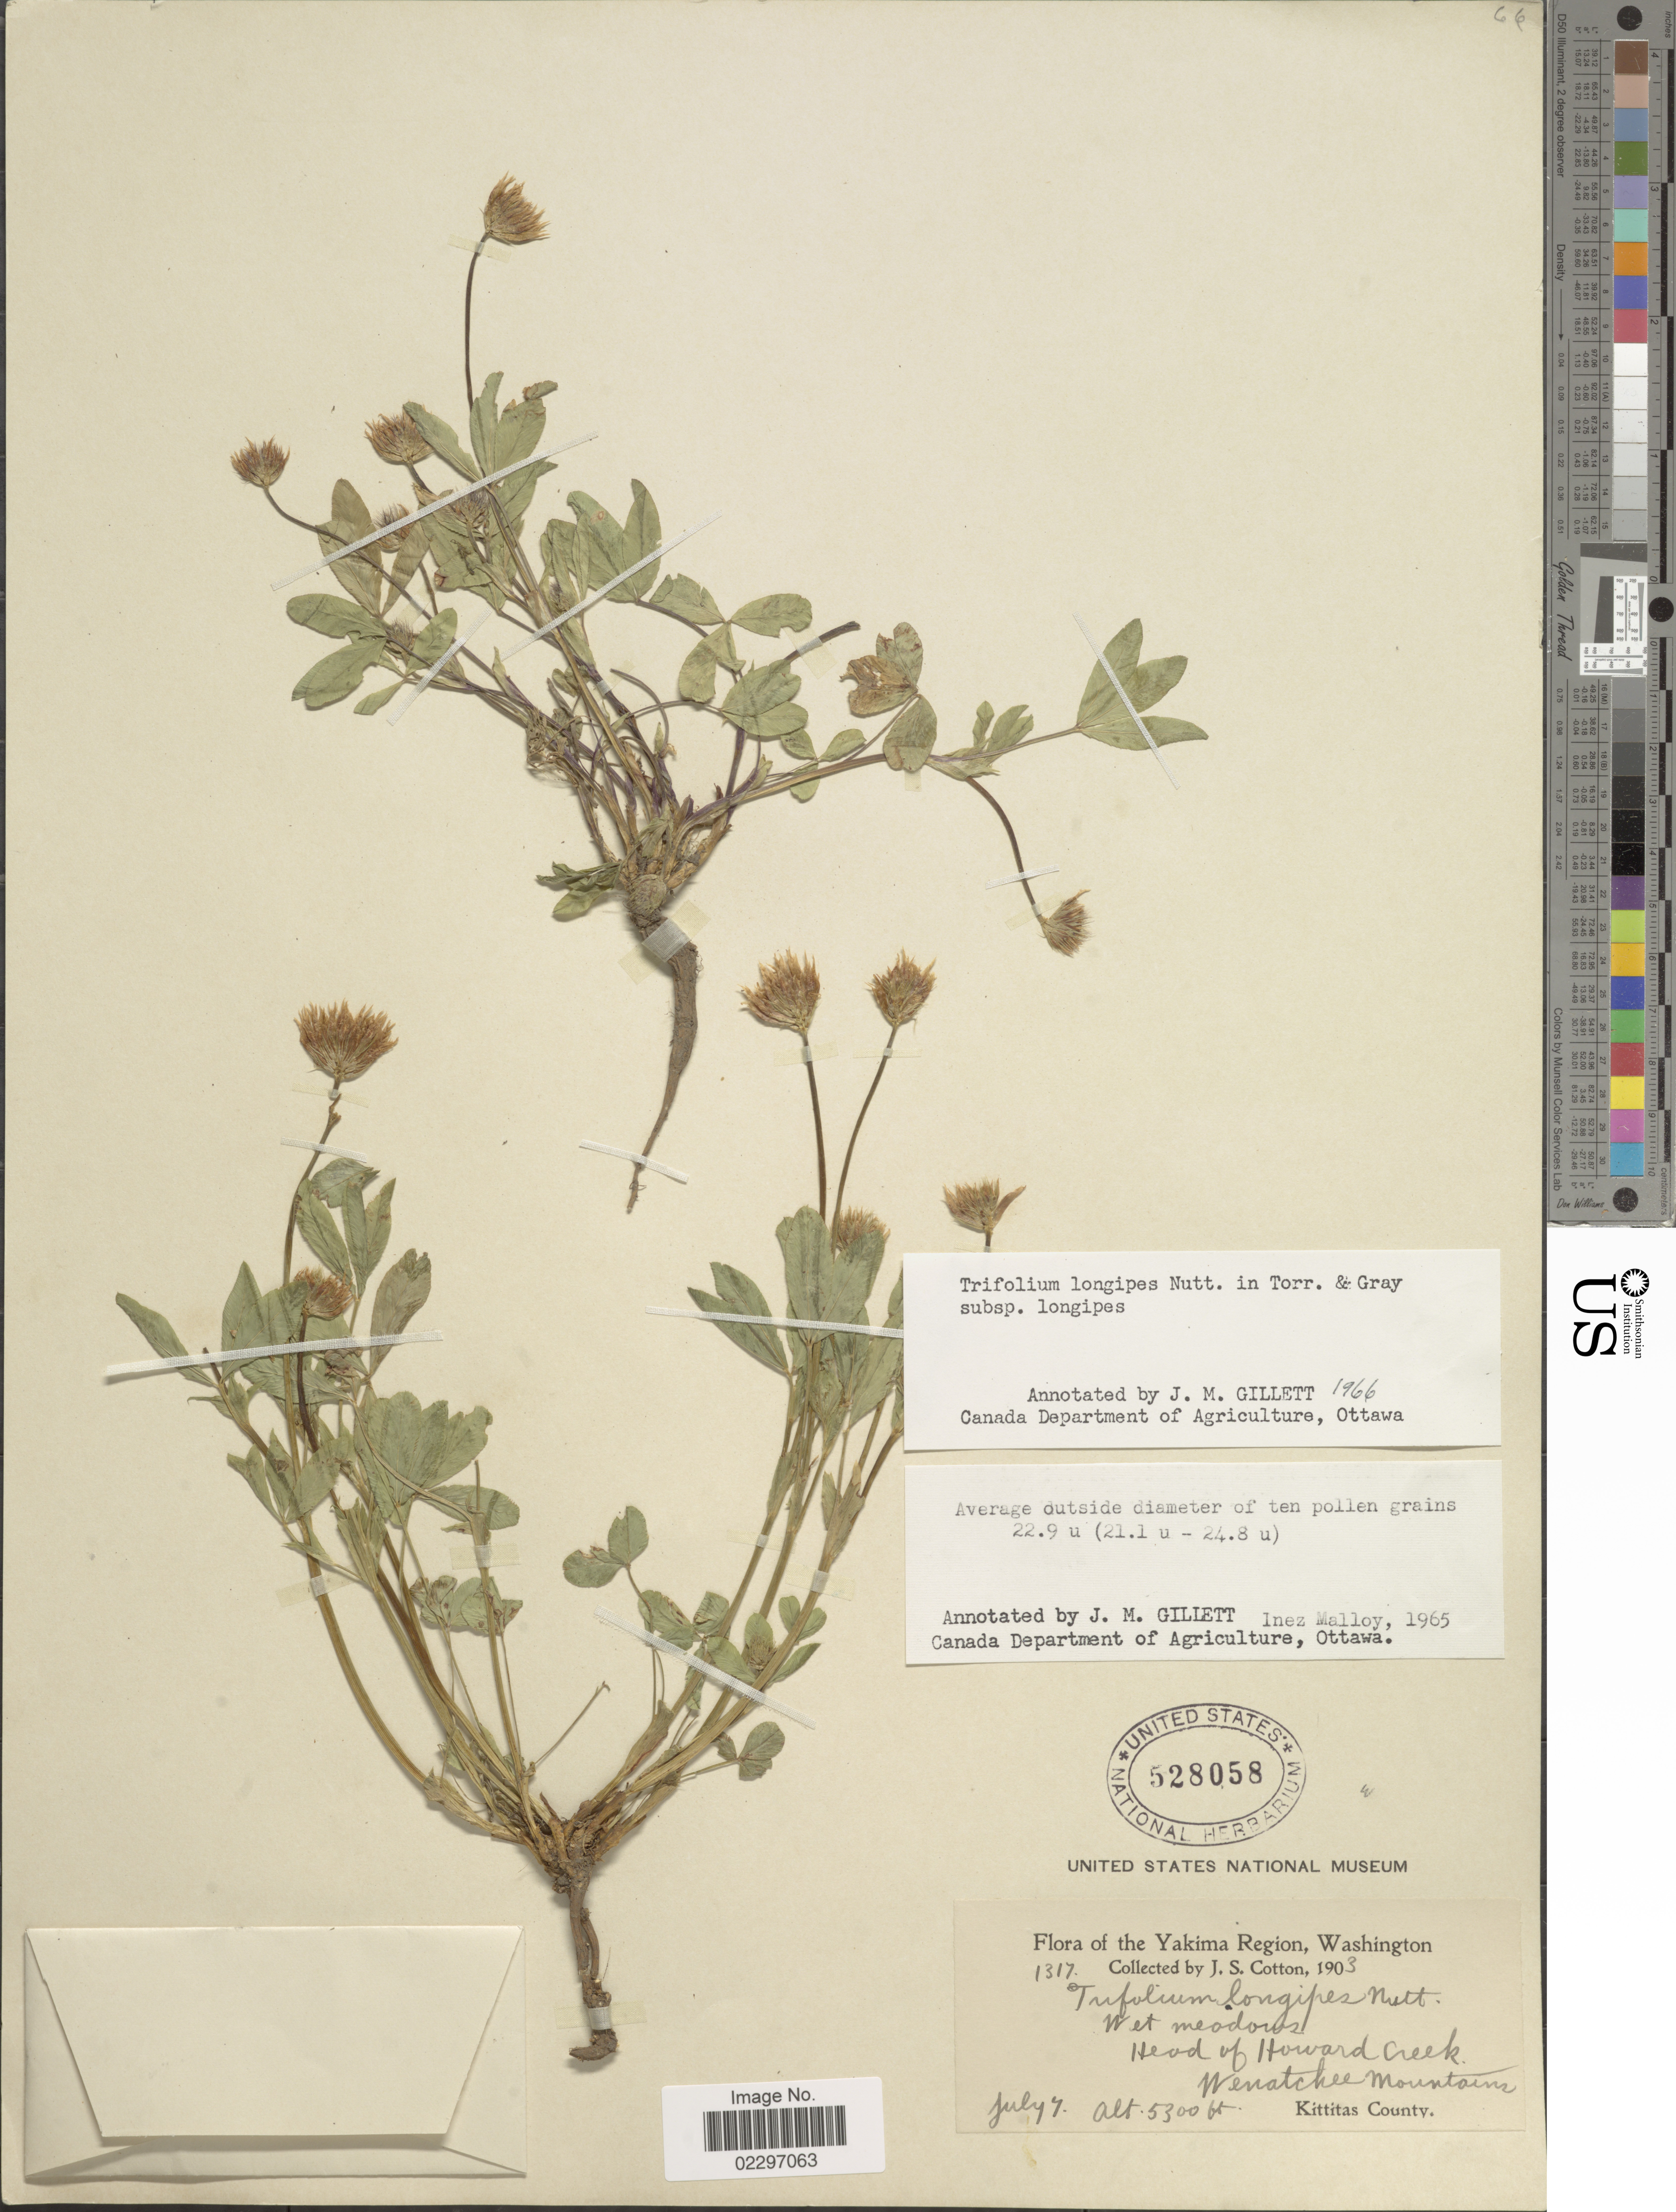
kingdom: Plantae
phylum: Tracheophyta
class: Magnoliopsida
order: Fabales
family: Fabaceae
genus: Trifolium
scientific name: Trifolium longipes subsp. longipes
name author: Nutt.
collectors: J. S. Cotton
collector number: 1317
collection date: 1903-07-07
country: United States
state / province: Washington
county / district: Yakima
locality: Yakima Region. Head of Howard Creek. Wenatchee Mountains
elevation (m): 1615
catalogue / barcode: US 528058